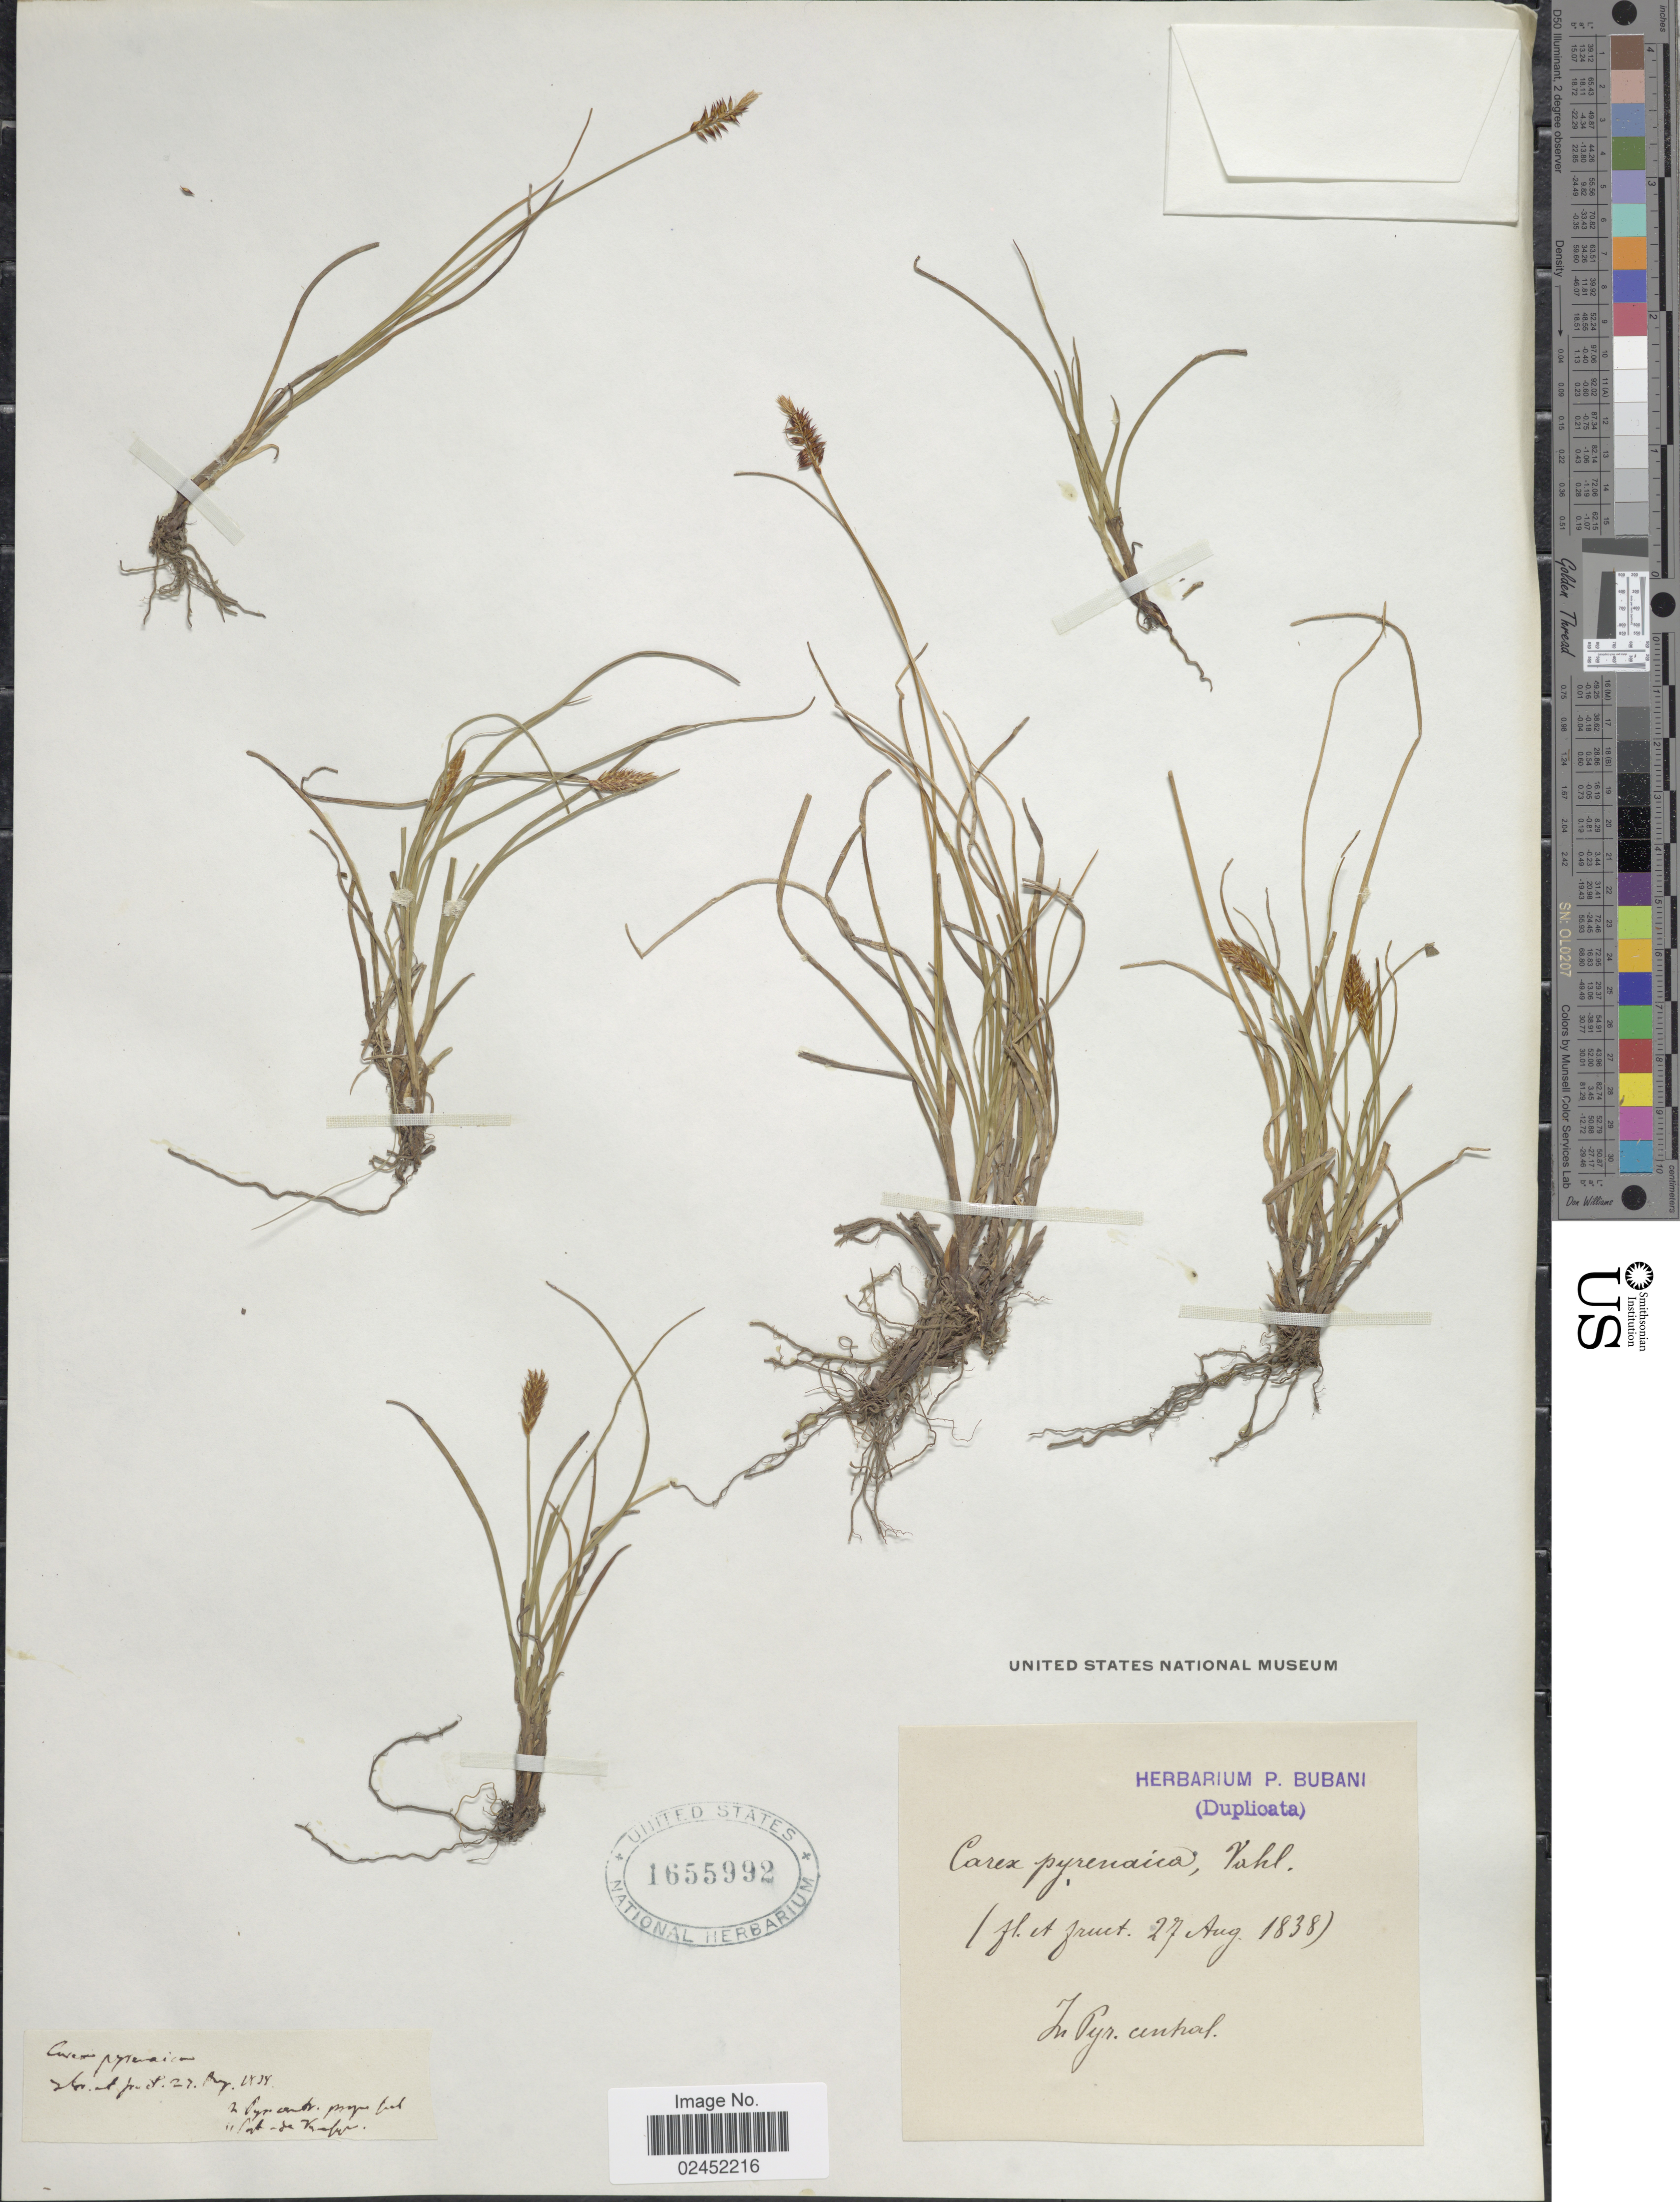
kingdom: Plantae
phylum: Tracheophyta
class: Liliopsida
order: Poales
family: Cyperaceae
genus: Carex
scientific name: Carex pyrenaica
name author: Wahlenb.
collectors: ex herb. P. Bubani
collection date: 1838-08-27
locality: In Pyr. central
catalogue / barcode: US 1655992